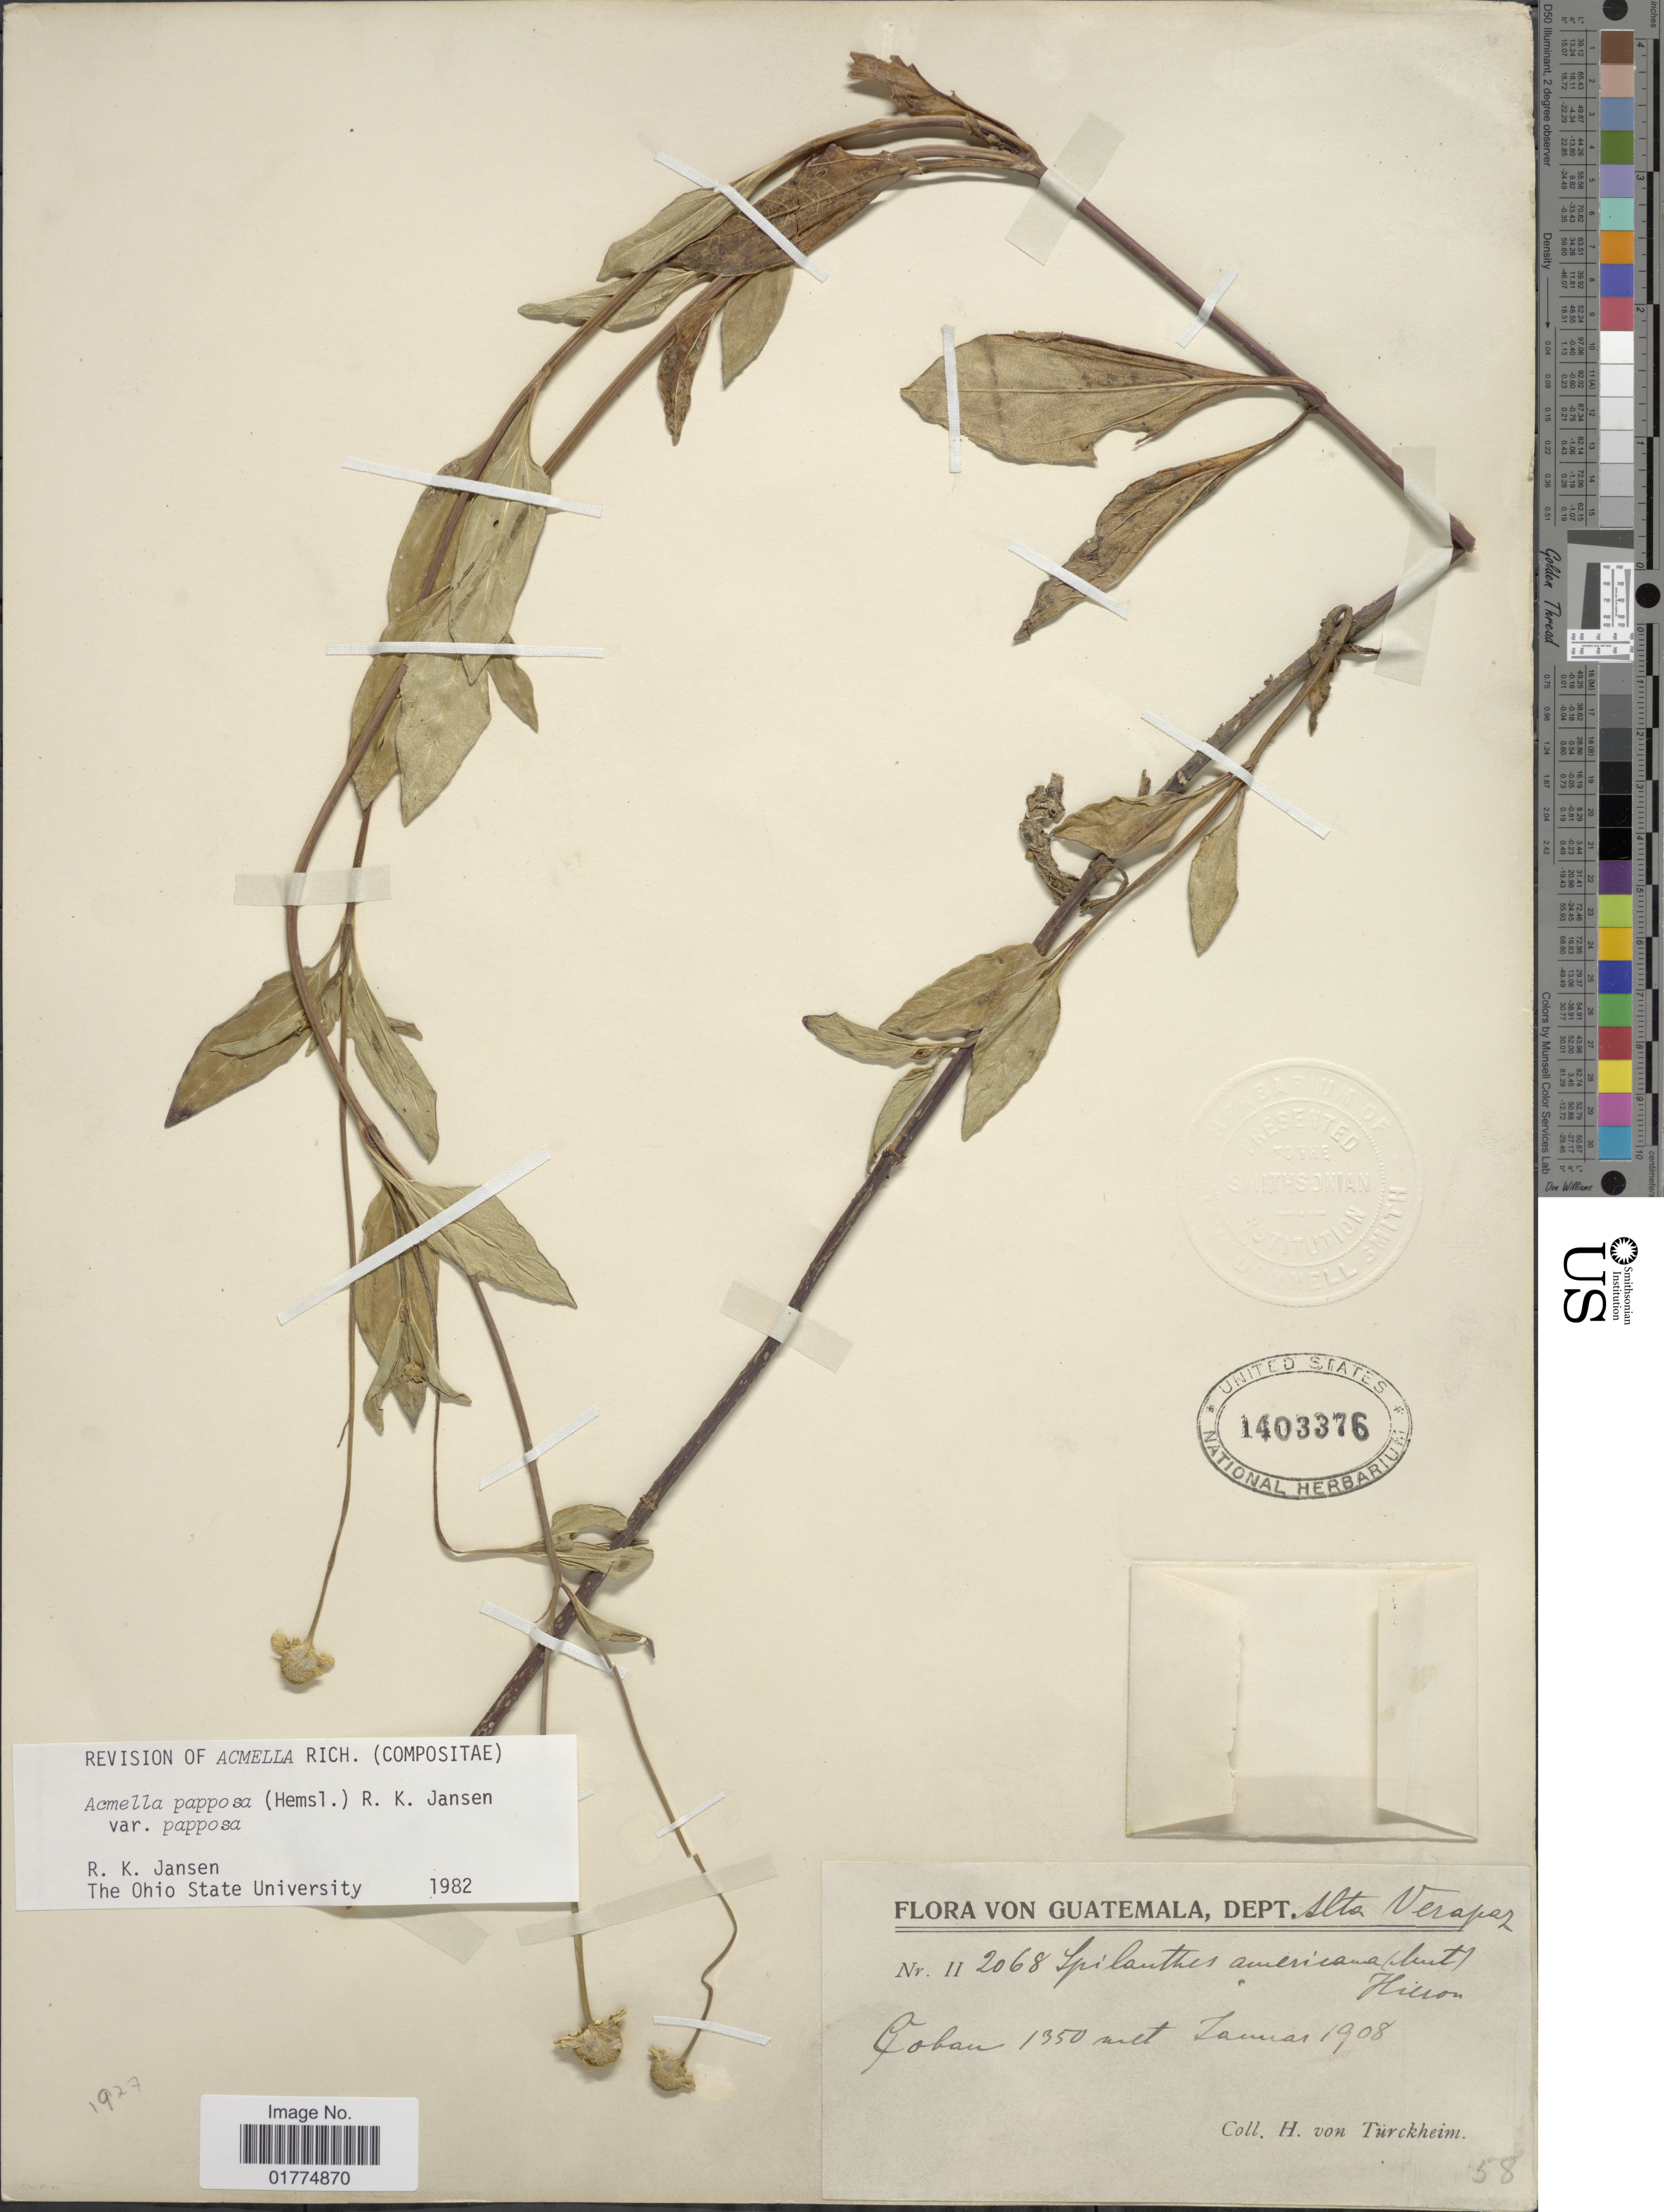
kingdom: Plantae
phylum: Tracheophyta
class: Magnoliopsida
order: Asterales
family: Asteraceae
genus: Acmella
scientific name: Acmella papposa var. papposa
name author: (Hemsl.) R.K. Jansen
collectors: H. von Türckheim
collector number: II 2068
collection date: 1908-01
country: Guatemala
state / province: Alta Verapaz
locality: Dept. Alta Verapaz. Coban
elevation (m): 1350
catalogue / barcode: US 1403376